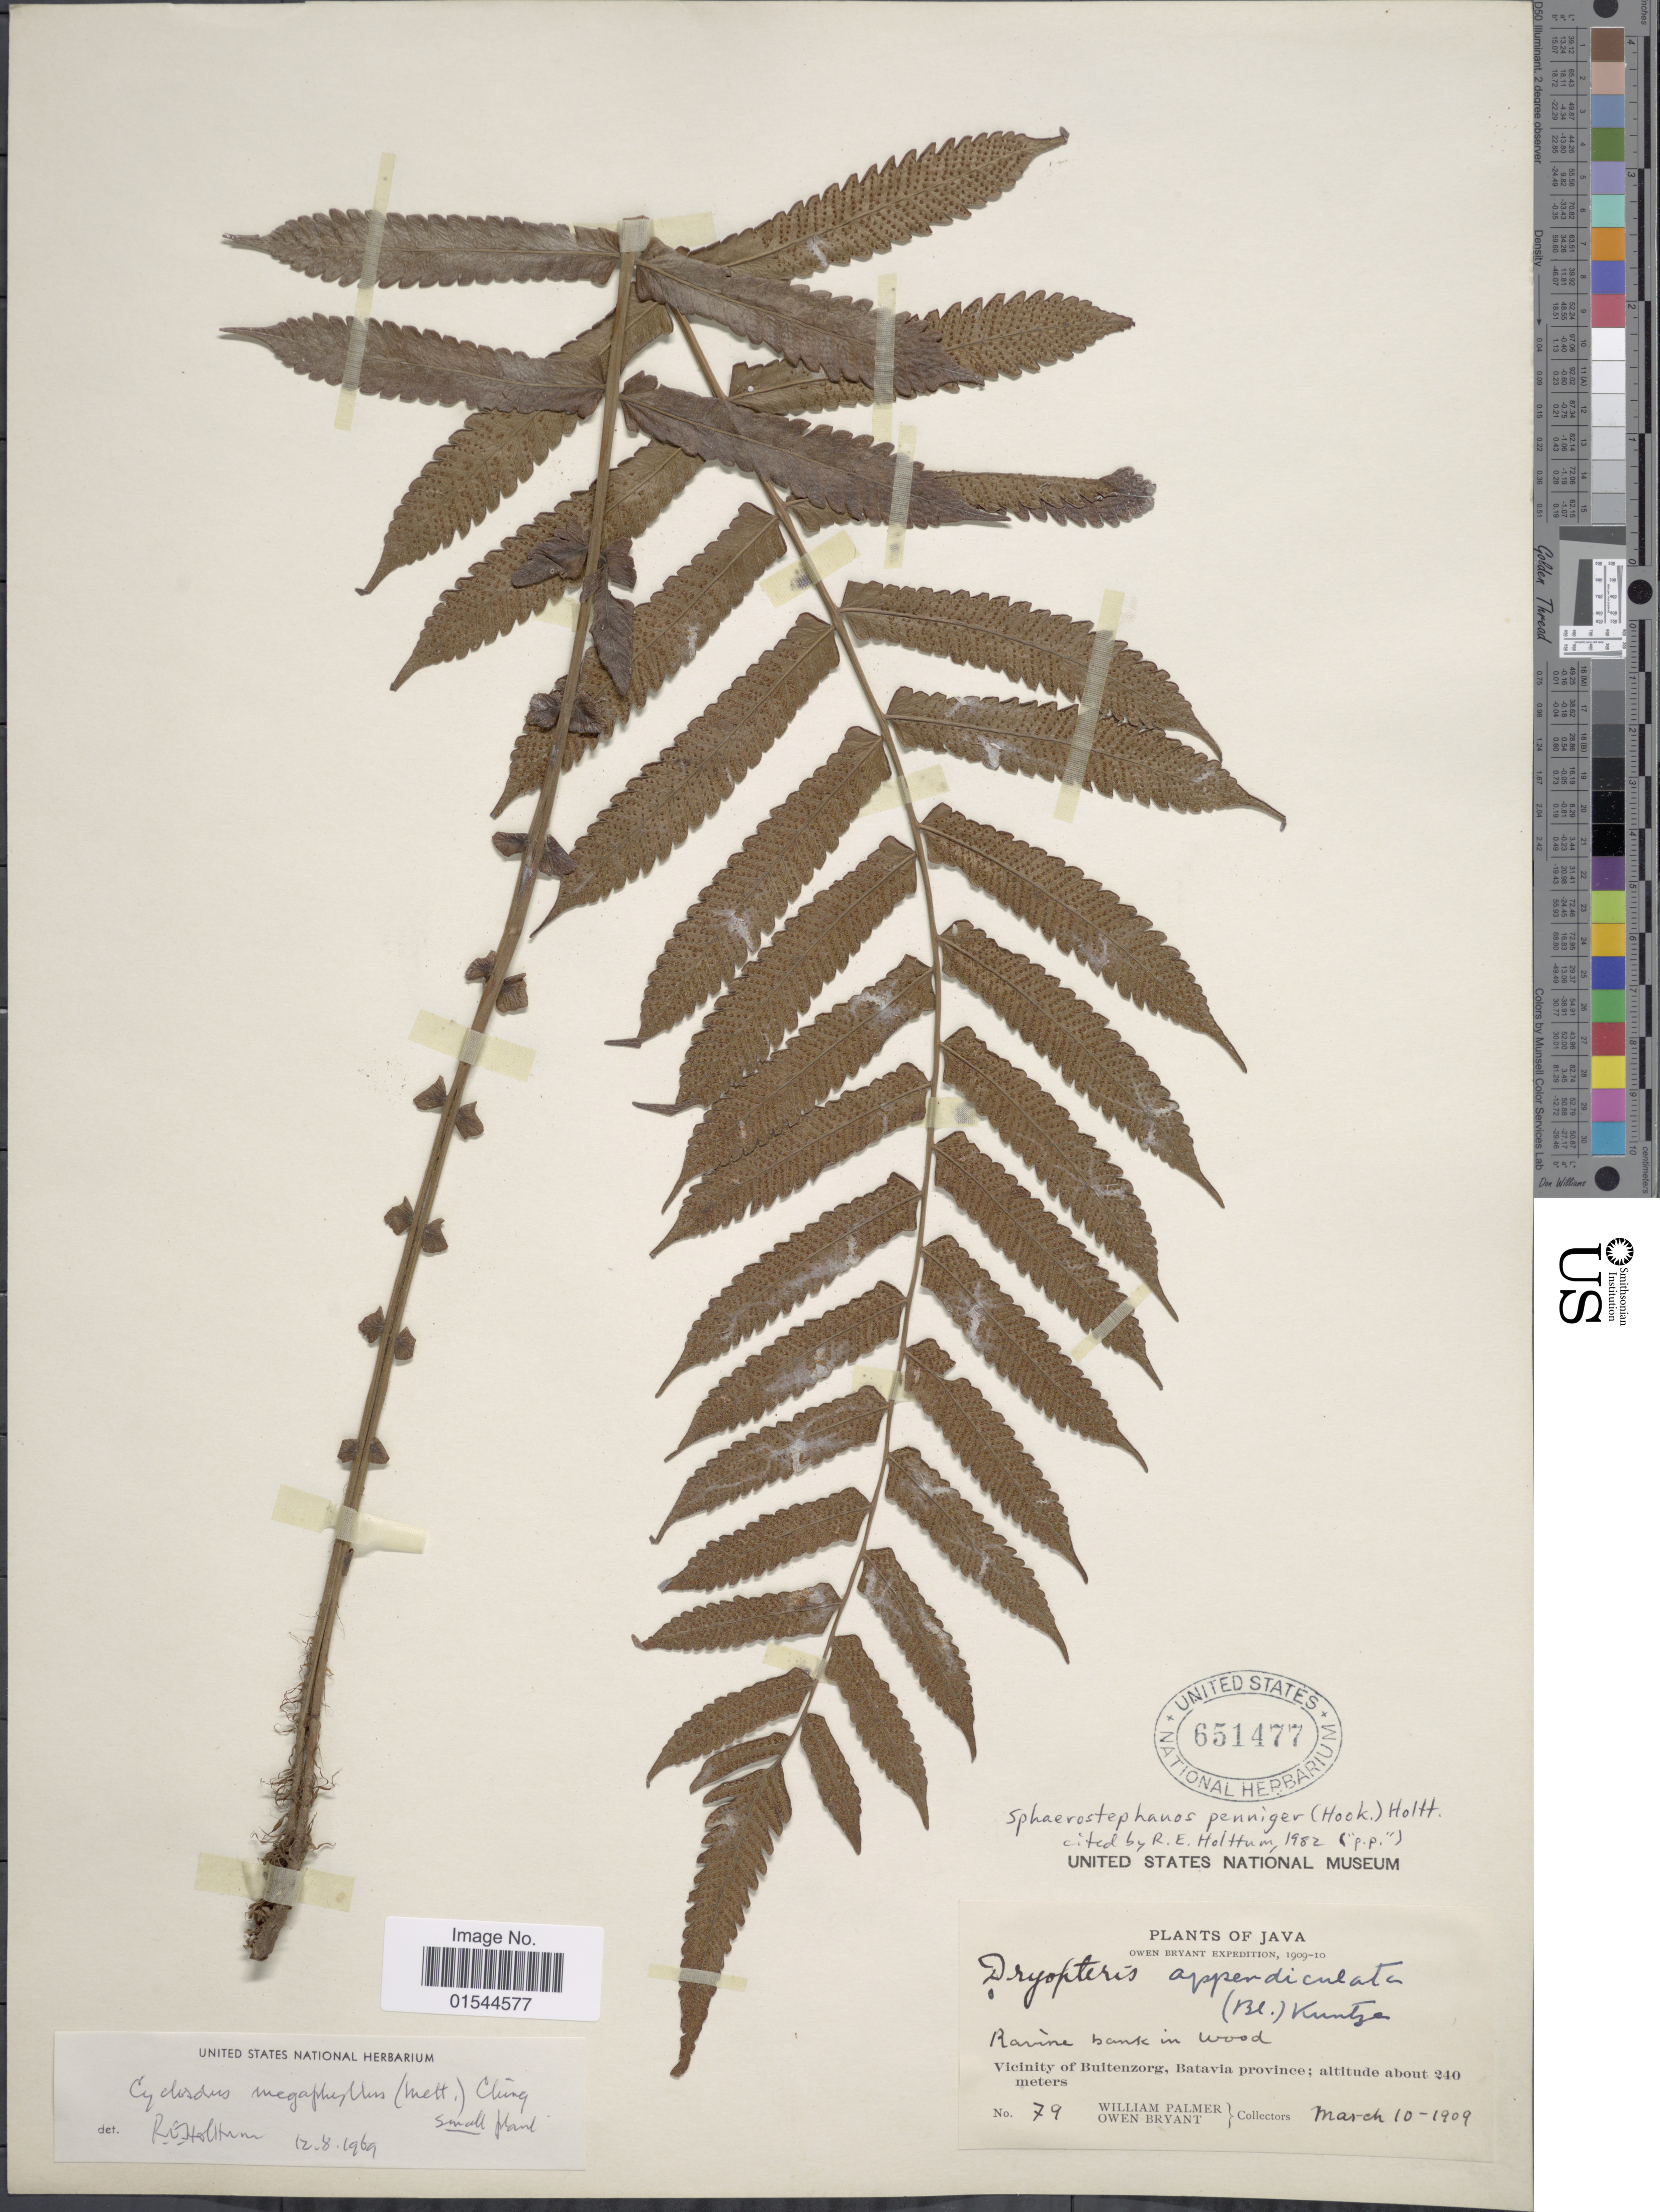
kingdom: Plantae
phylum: Tracheophyta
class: Polypodiopsida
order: Polypodiales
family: Thelypteridaceae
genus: Pneumatopteris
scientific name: Pneumatopteris pennigera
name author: (G. Forst.) Holttum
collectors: W. Palmer & O. Bryant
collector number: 79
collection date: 1909-03-10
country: Indonesia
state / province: Java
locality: Vicinity of Buitenzorg, Batavia Province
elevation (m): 240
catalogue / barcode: US 651477